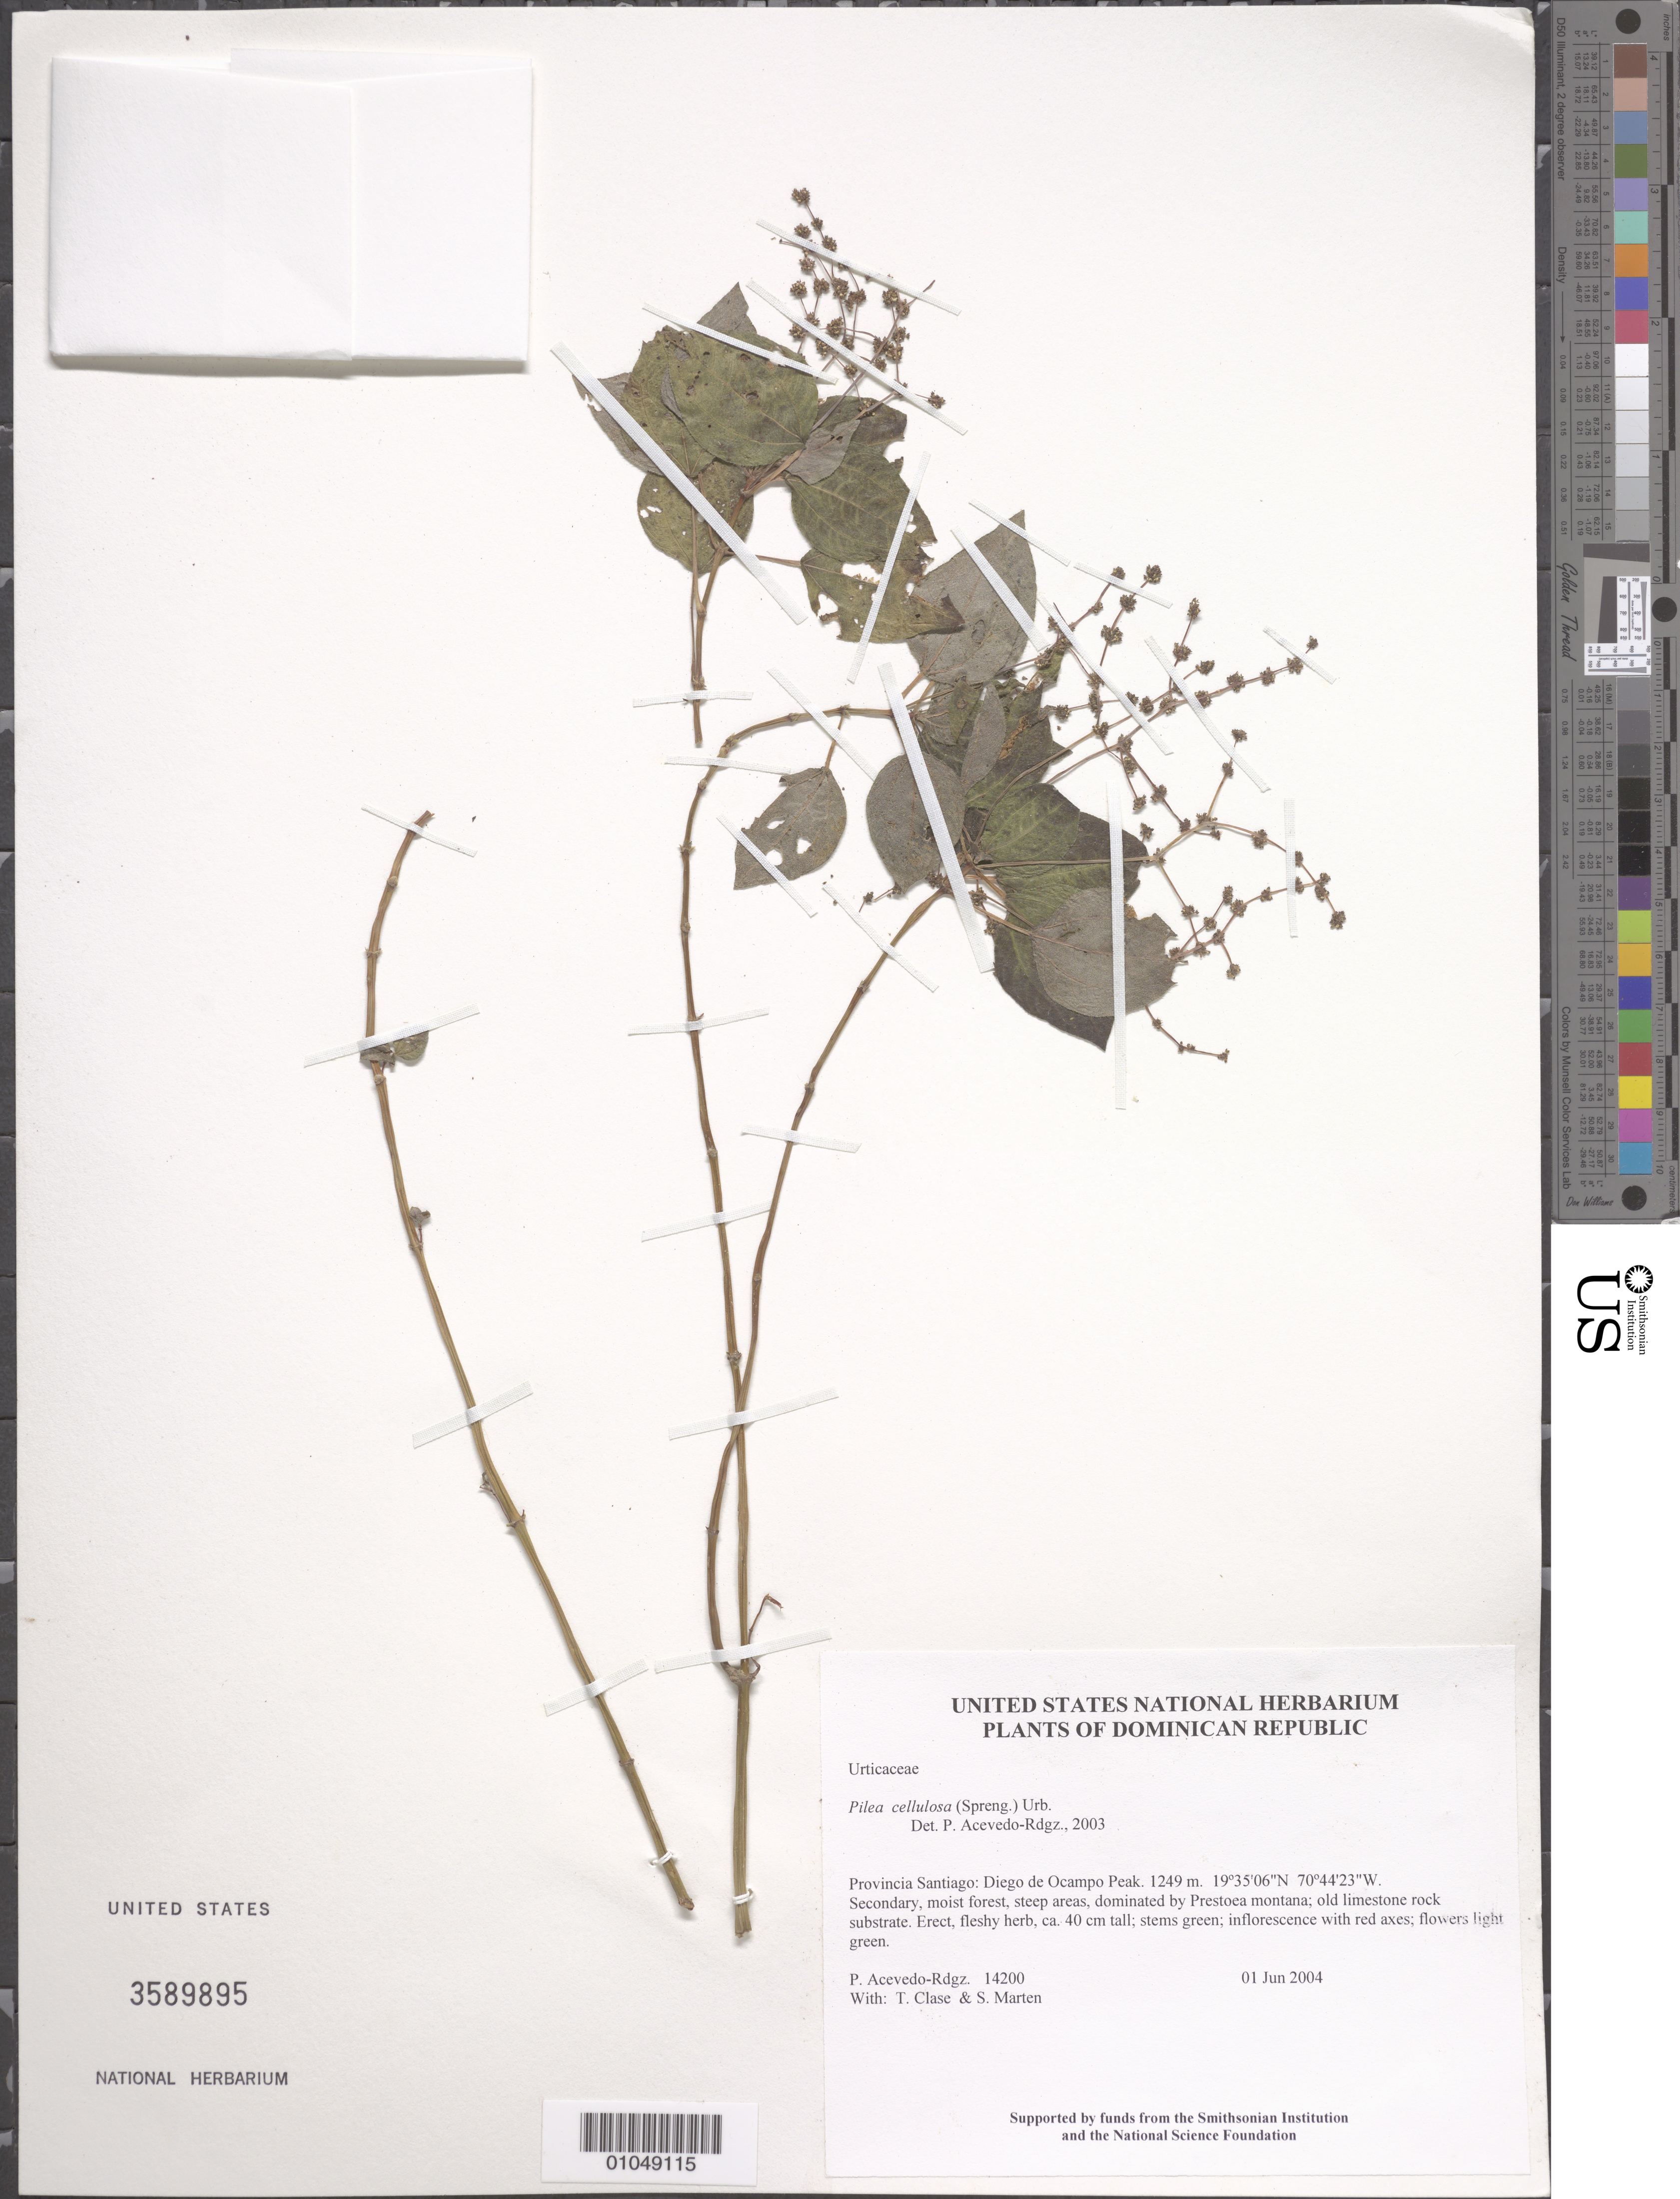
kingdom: Plantae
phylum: Tracheophyta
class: Magnoliopsida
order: Rosales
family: Urticaceae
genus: Pilea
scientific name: Pilea cellulosa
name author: Urb.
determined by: Acevedo-Rodríguez, P., (BOT), Smithsonian Institution - National Museum of Natural History (UNITED STATES)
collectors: P. Acevedo-Rodr., T. Clase & S. Marten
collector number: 14200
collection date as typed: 01 Jun 2004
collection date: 2004-06-01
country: Dominican Republic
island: Hispaniola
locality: Provincia Santiago: Diego de Ocampo Peak.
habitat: Secondary, moist forest, steep areas, dominated by Prestoea montana; old limestone rock substrate.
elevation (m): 1249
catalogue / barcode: US 3589895